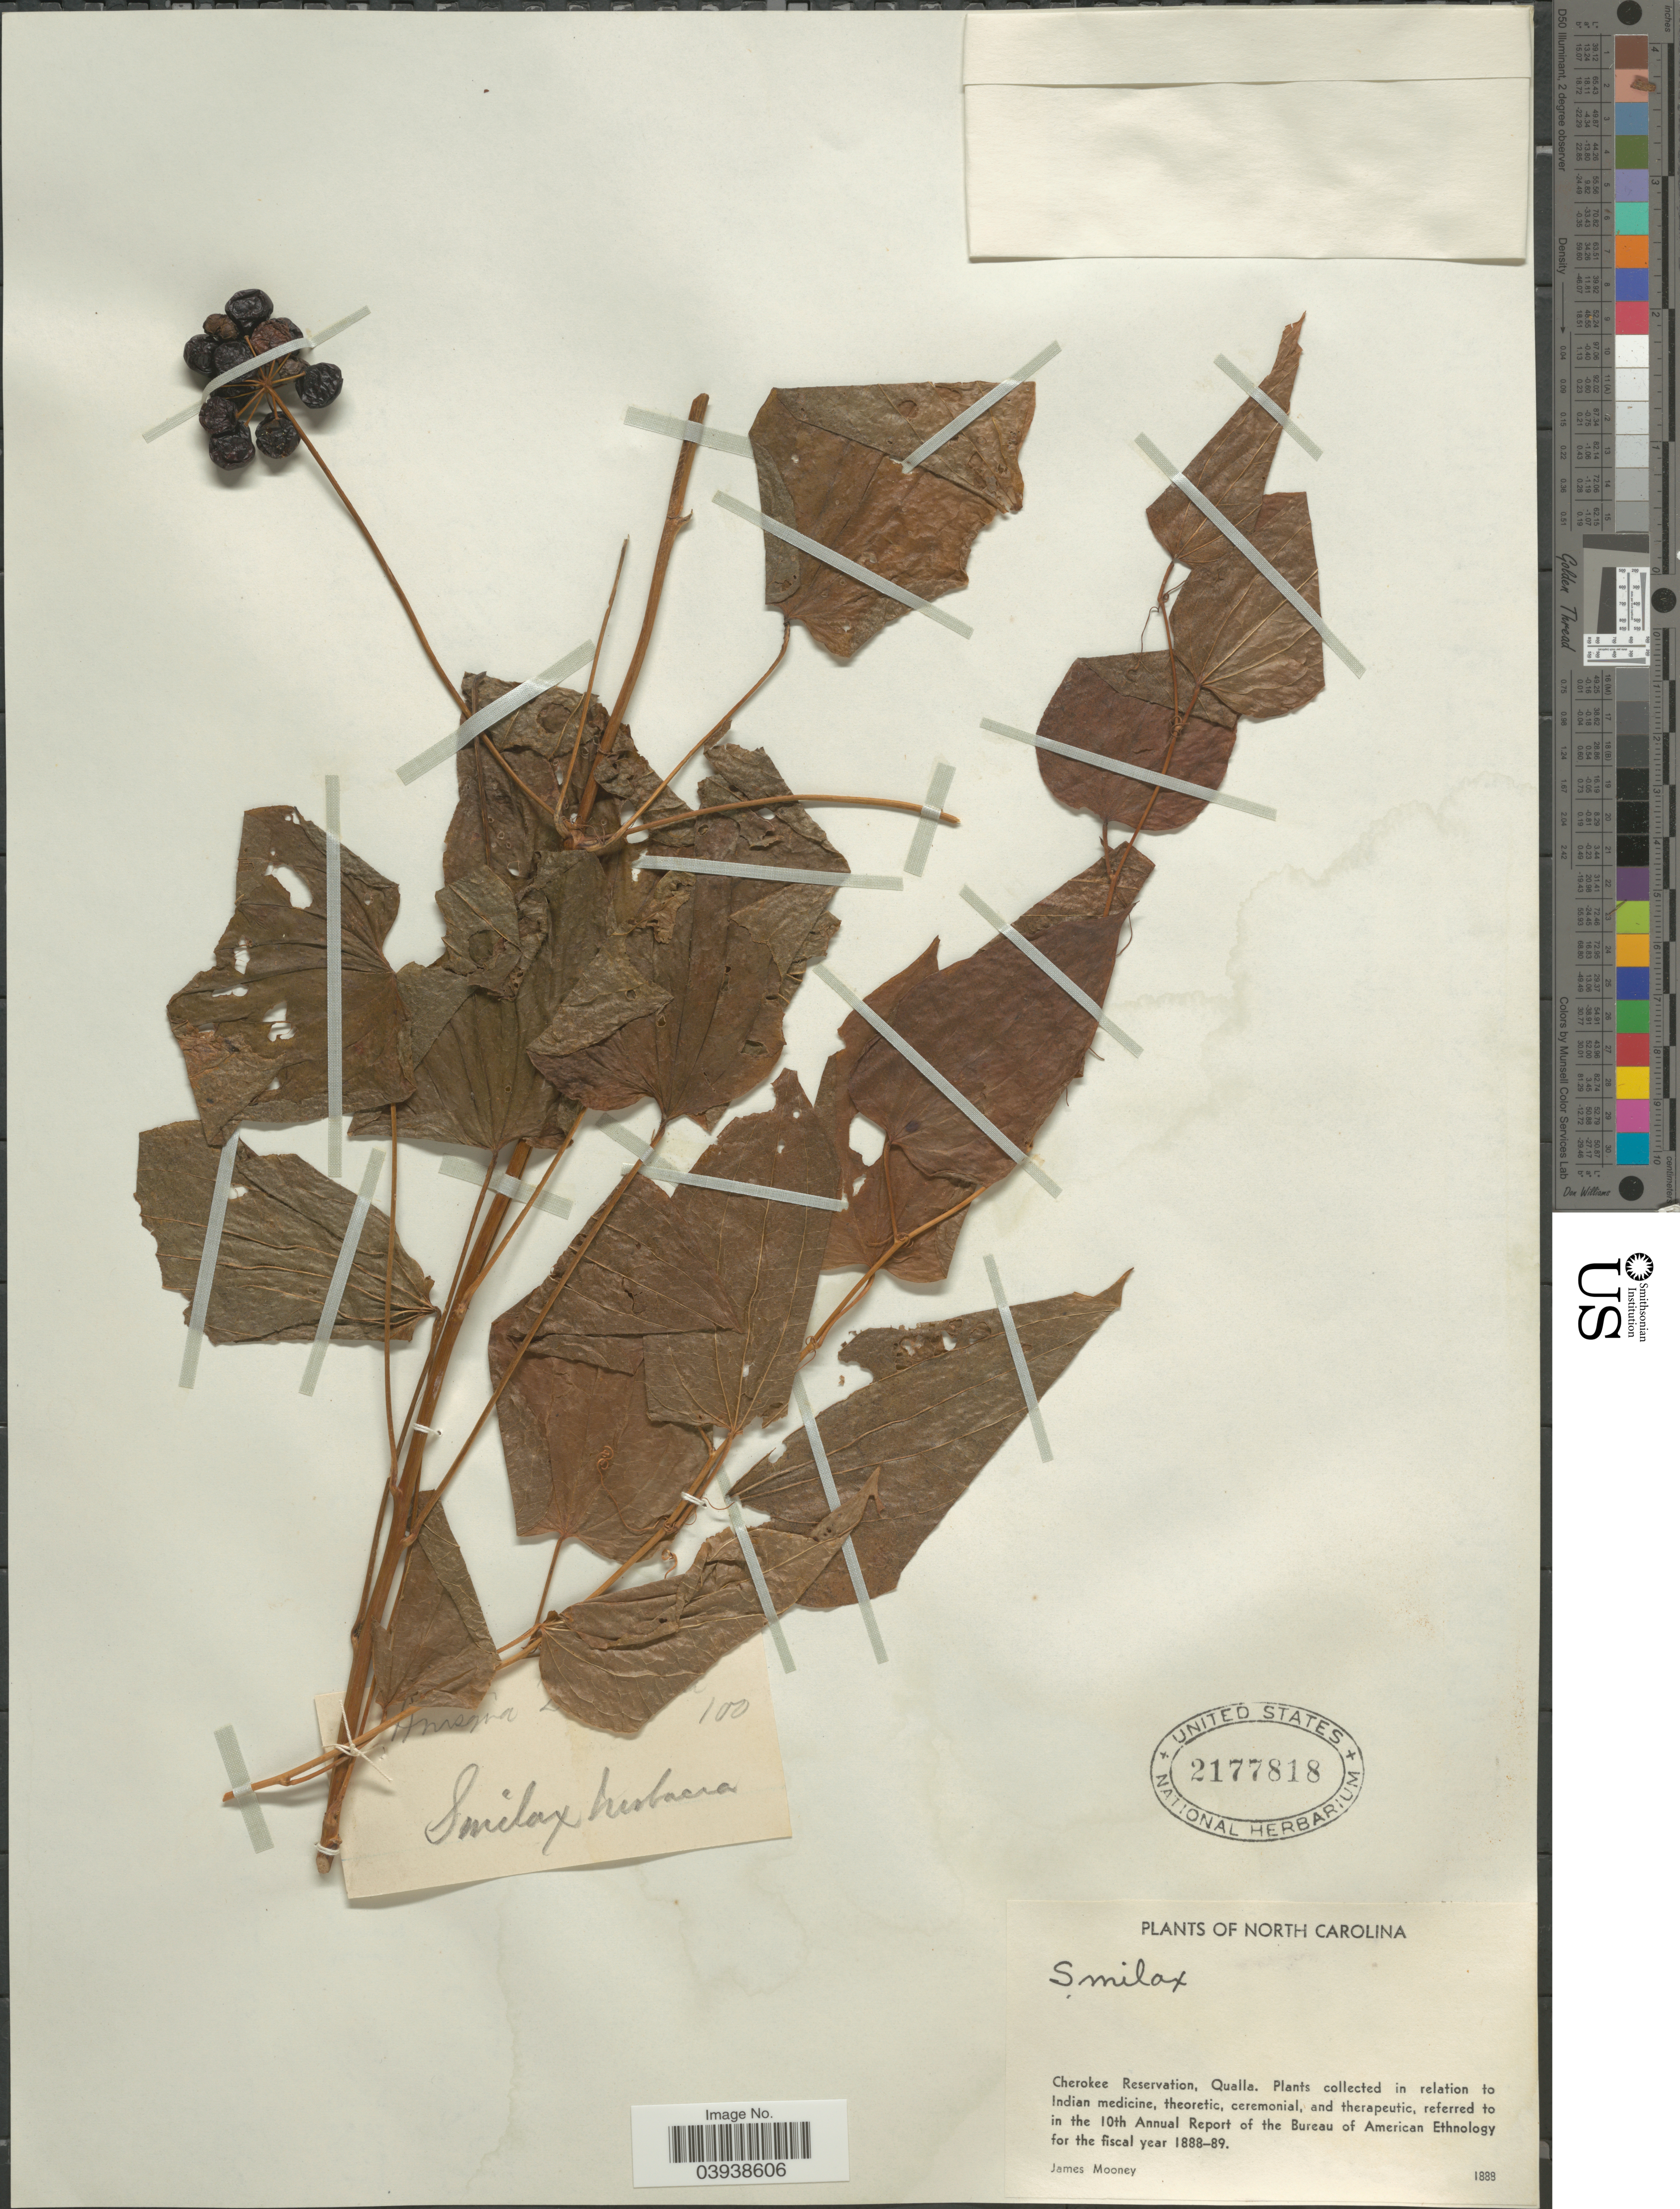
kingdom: Plantae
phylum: Tracheophyta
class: Liliopsida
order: Liliales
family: Smilacaceae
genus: Smilax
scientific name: Smilax herbacea var. lasioneuron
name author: (Hook.) A. DC.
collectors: J. Mooney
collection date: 1888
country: United States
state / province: North Carolina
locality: Cherokee Reservation, Qualla.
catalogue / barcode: US 2177818